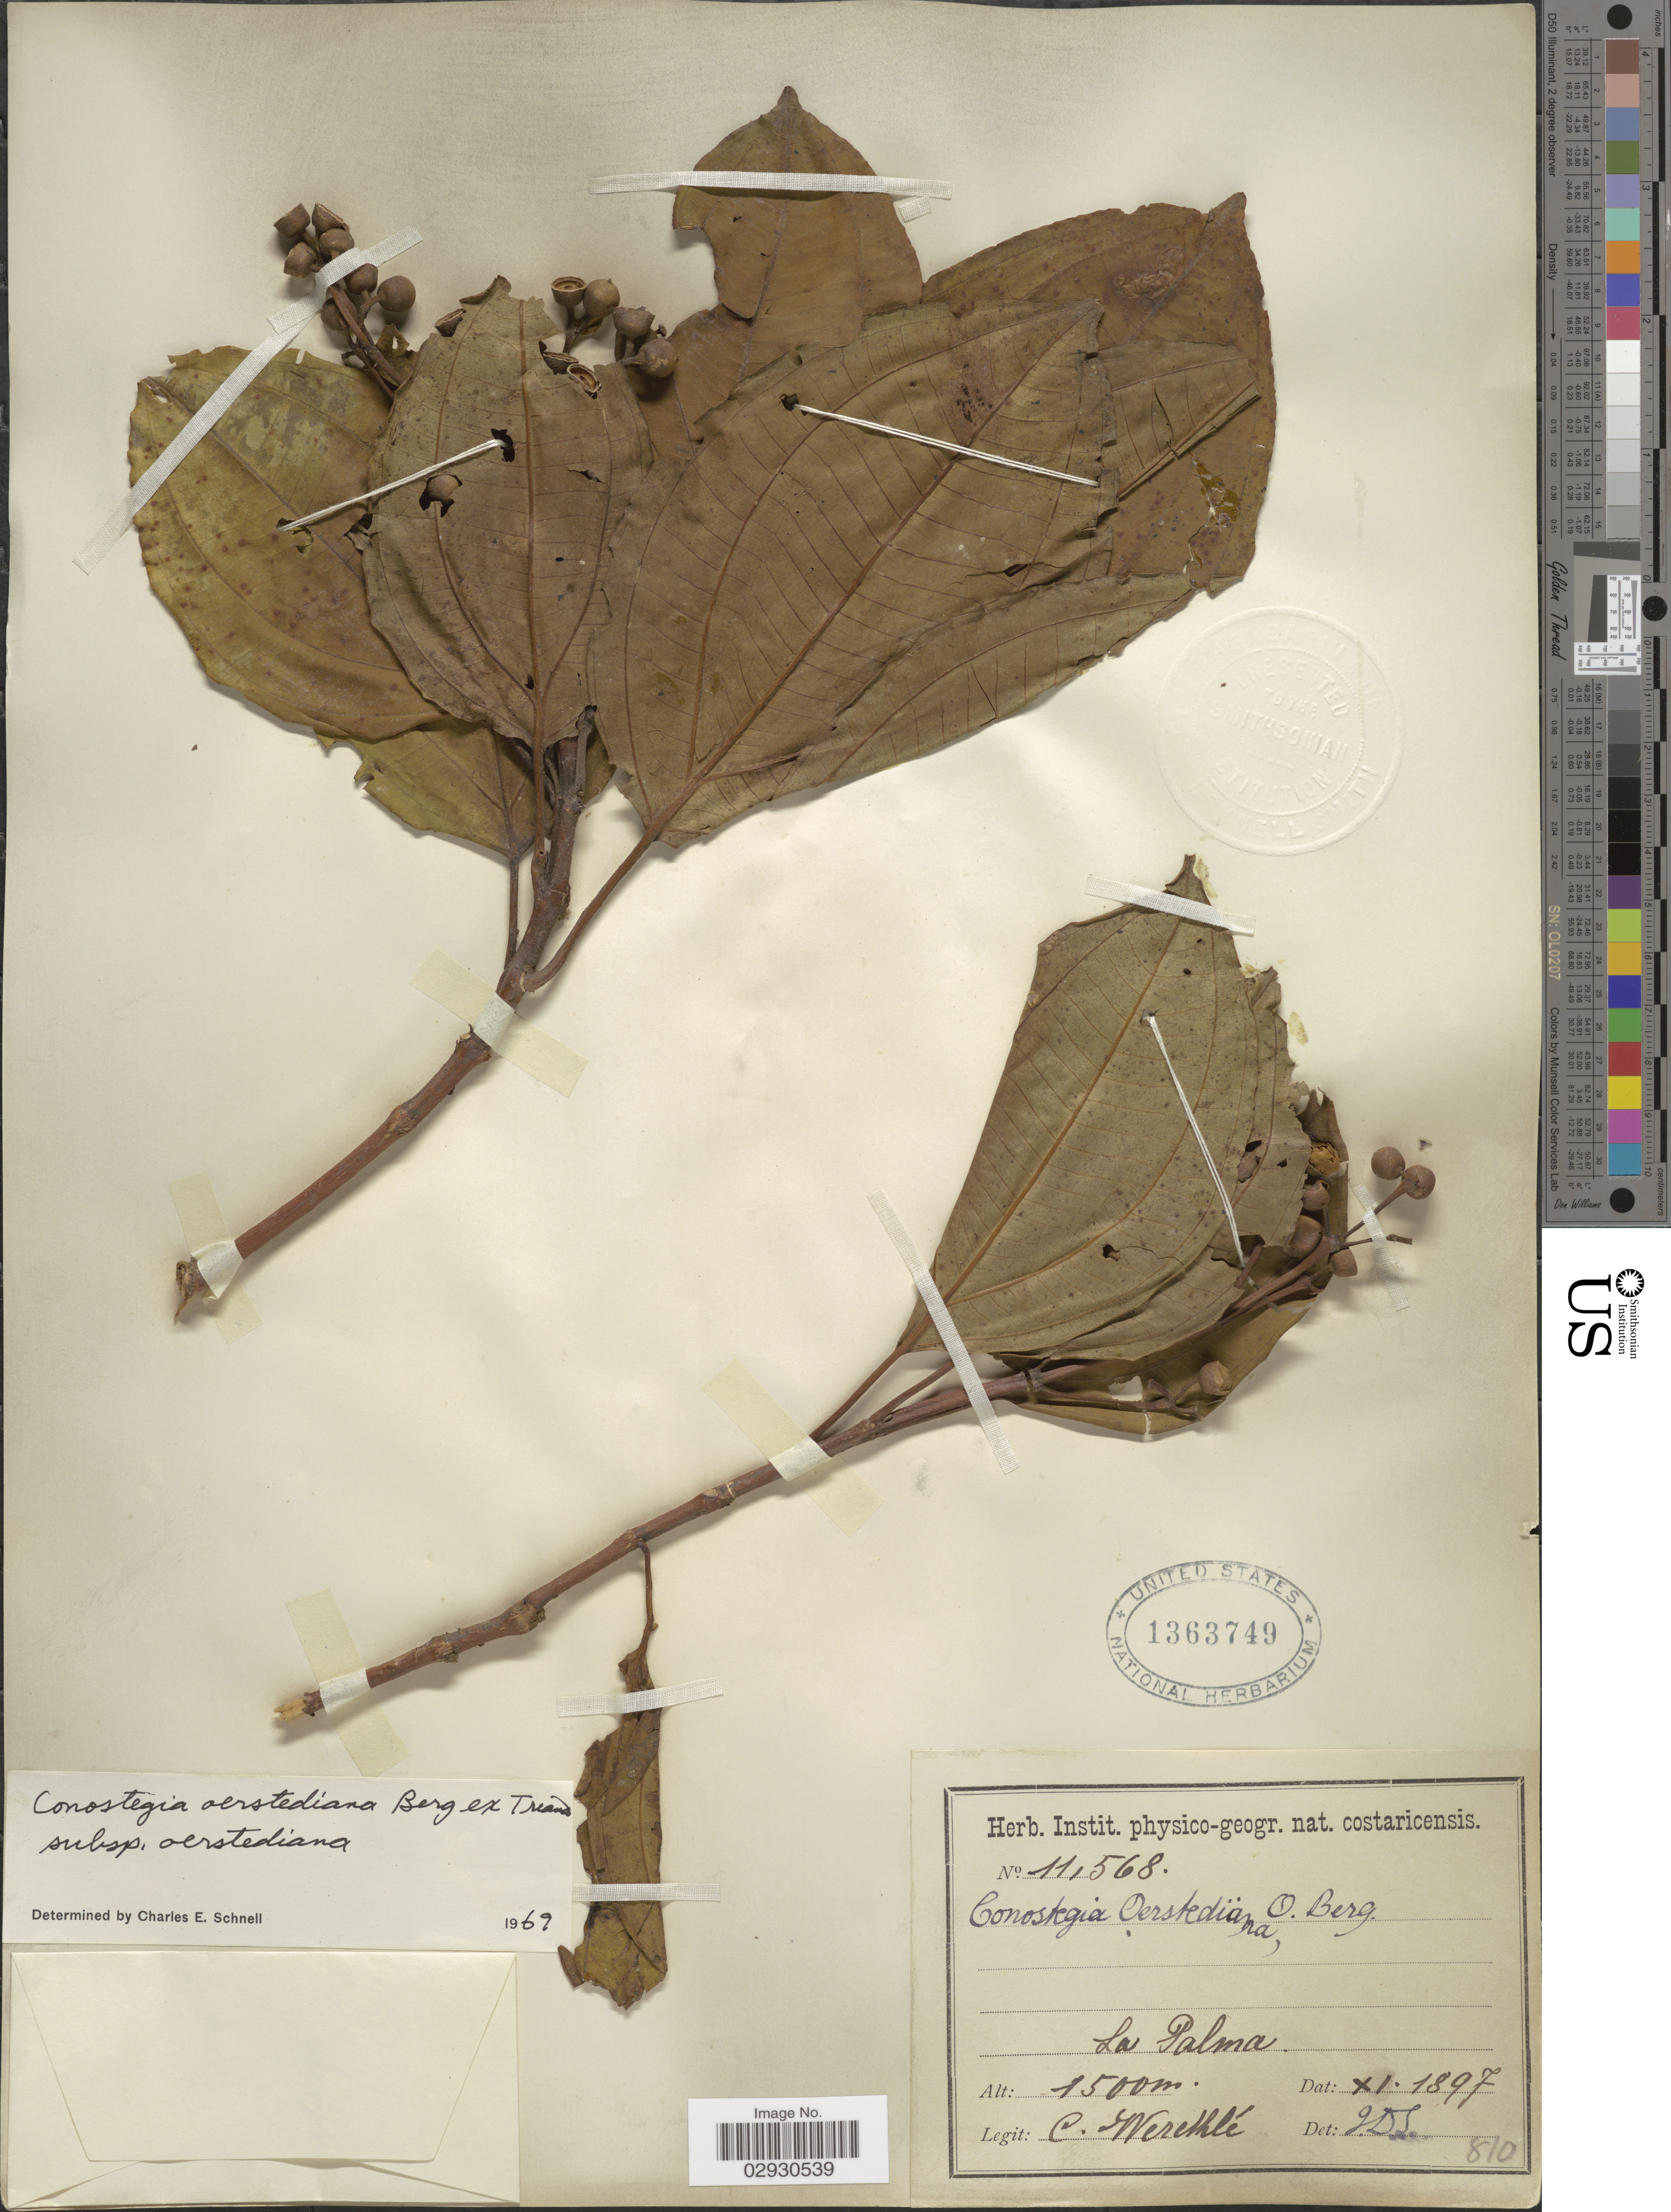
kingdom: Plantae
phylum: Tracheophyta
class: Magnoliopsida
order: Myrtales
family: Melastomataceae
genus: Conostegia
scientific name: Conostegia oerstediana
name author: O. Berg ex Triana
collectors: C. Wercklé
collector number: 11568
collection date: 1897-11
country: Costa Rica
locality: La Palma.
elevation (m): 1500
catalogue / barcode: US 1363749